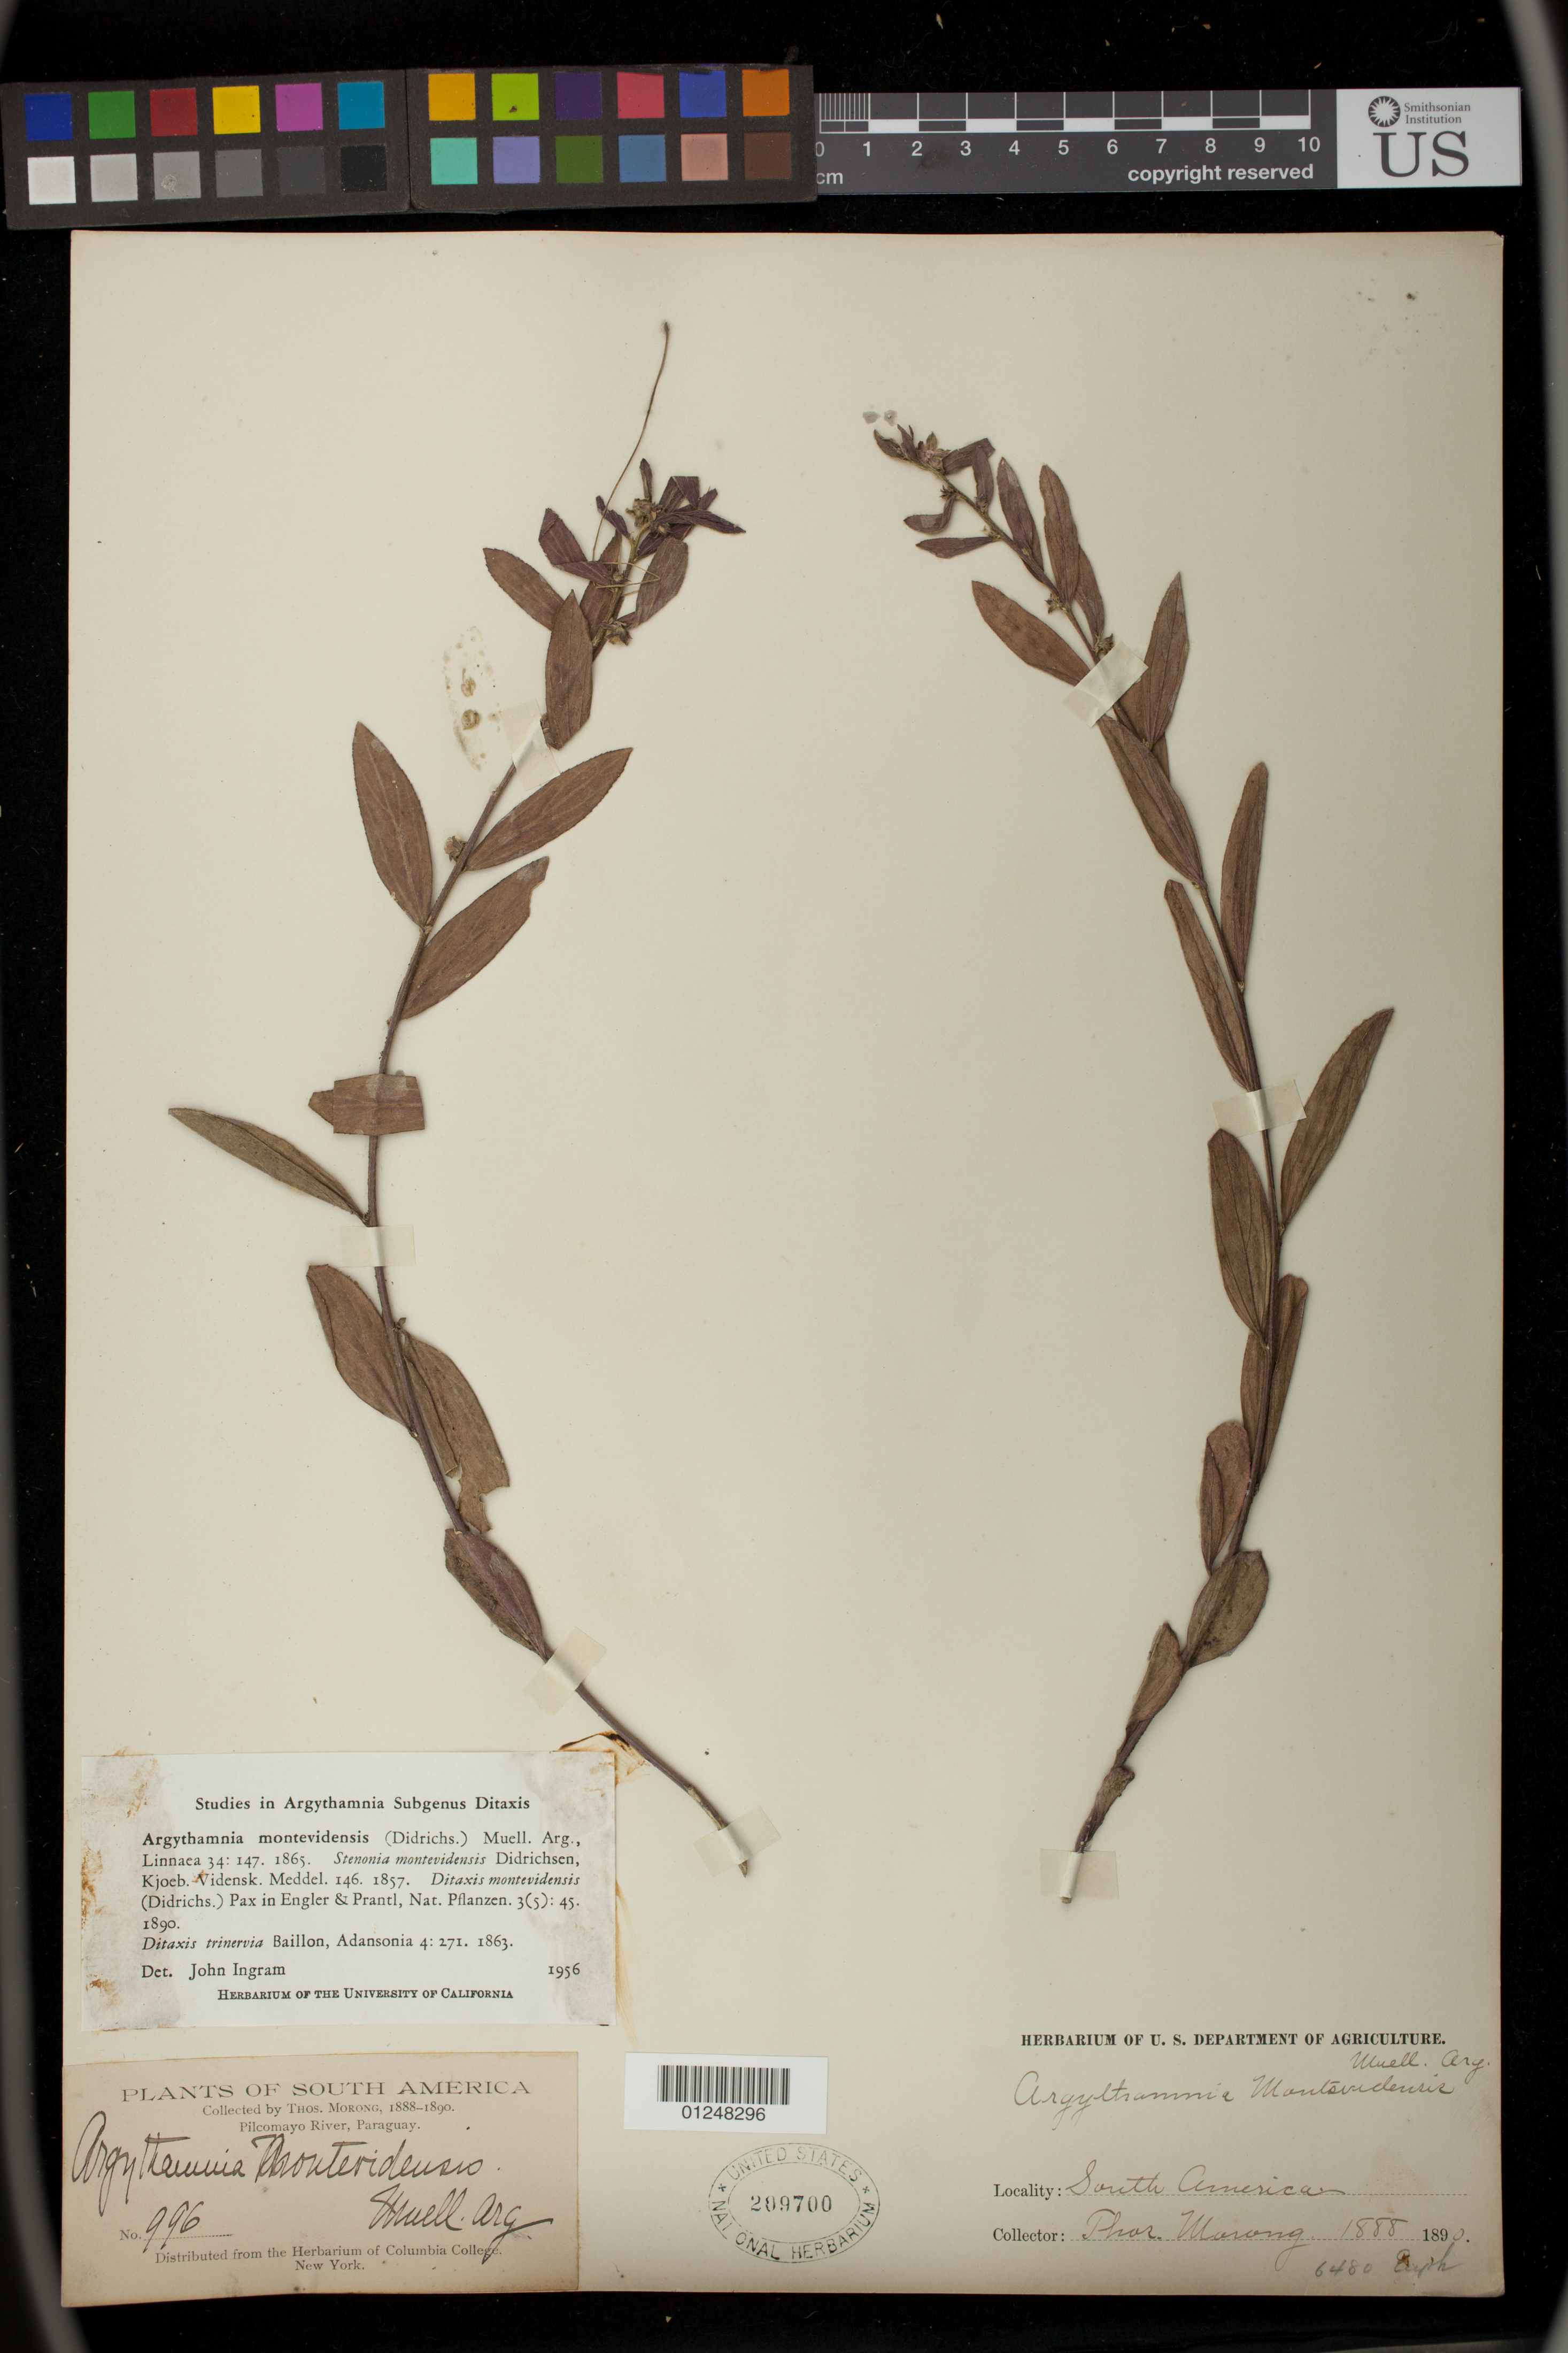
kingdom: Plantae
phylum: Tracheophyta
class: Magnoliopsida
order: Malpighiales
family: Euphorbiaceae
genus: Argythamnia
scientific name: Argythamnia montevidensis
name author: (Didr.) Müll. Arg.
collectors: T. Morong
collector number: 996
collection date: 1888/1890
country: Paraguay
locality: Pilcomayo River.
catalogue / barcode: US 289700